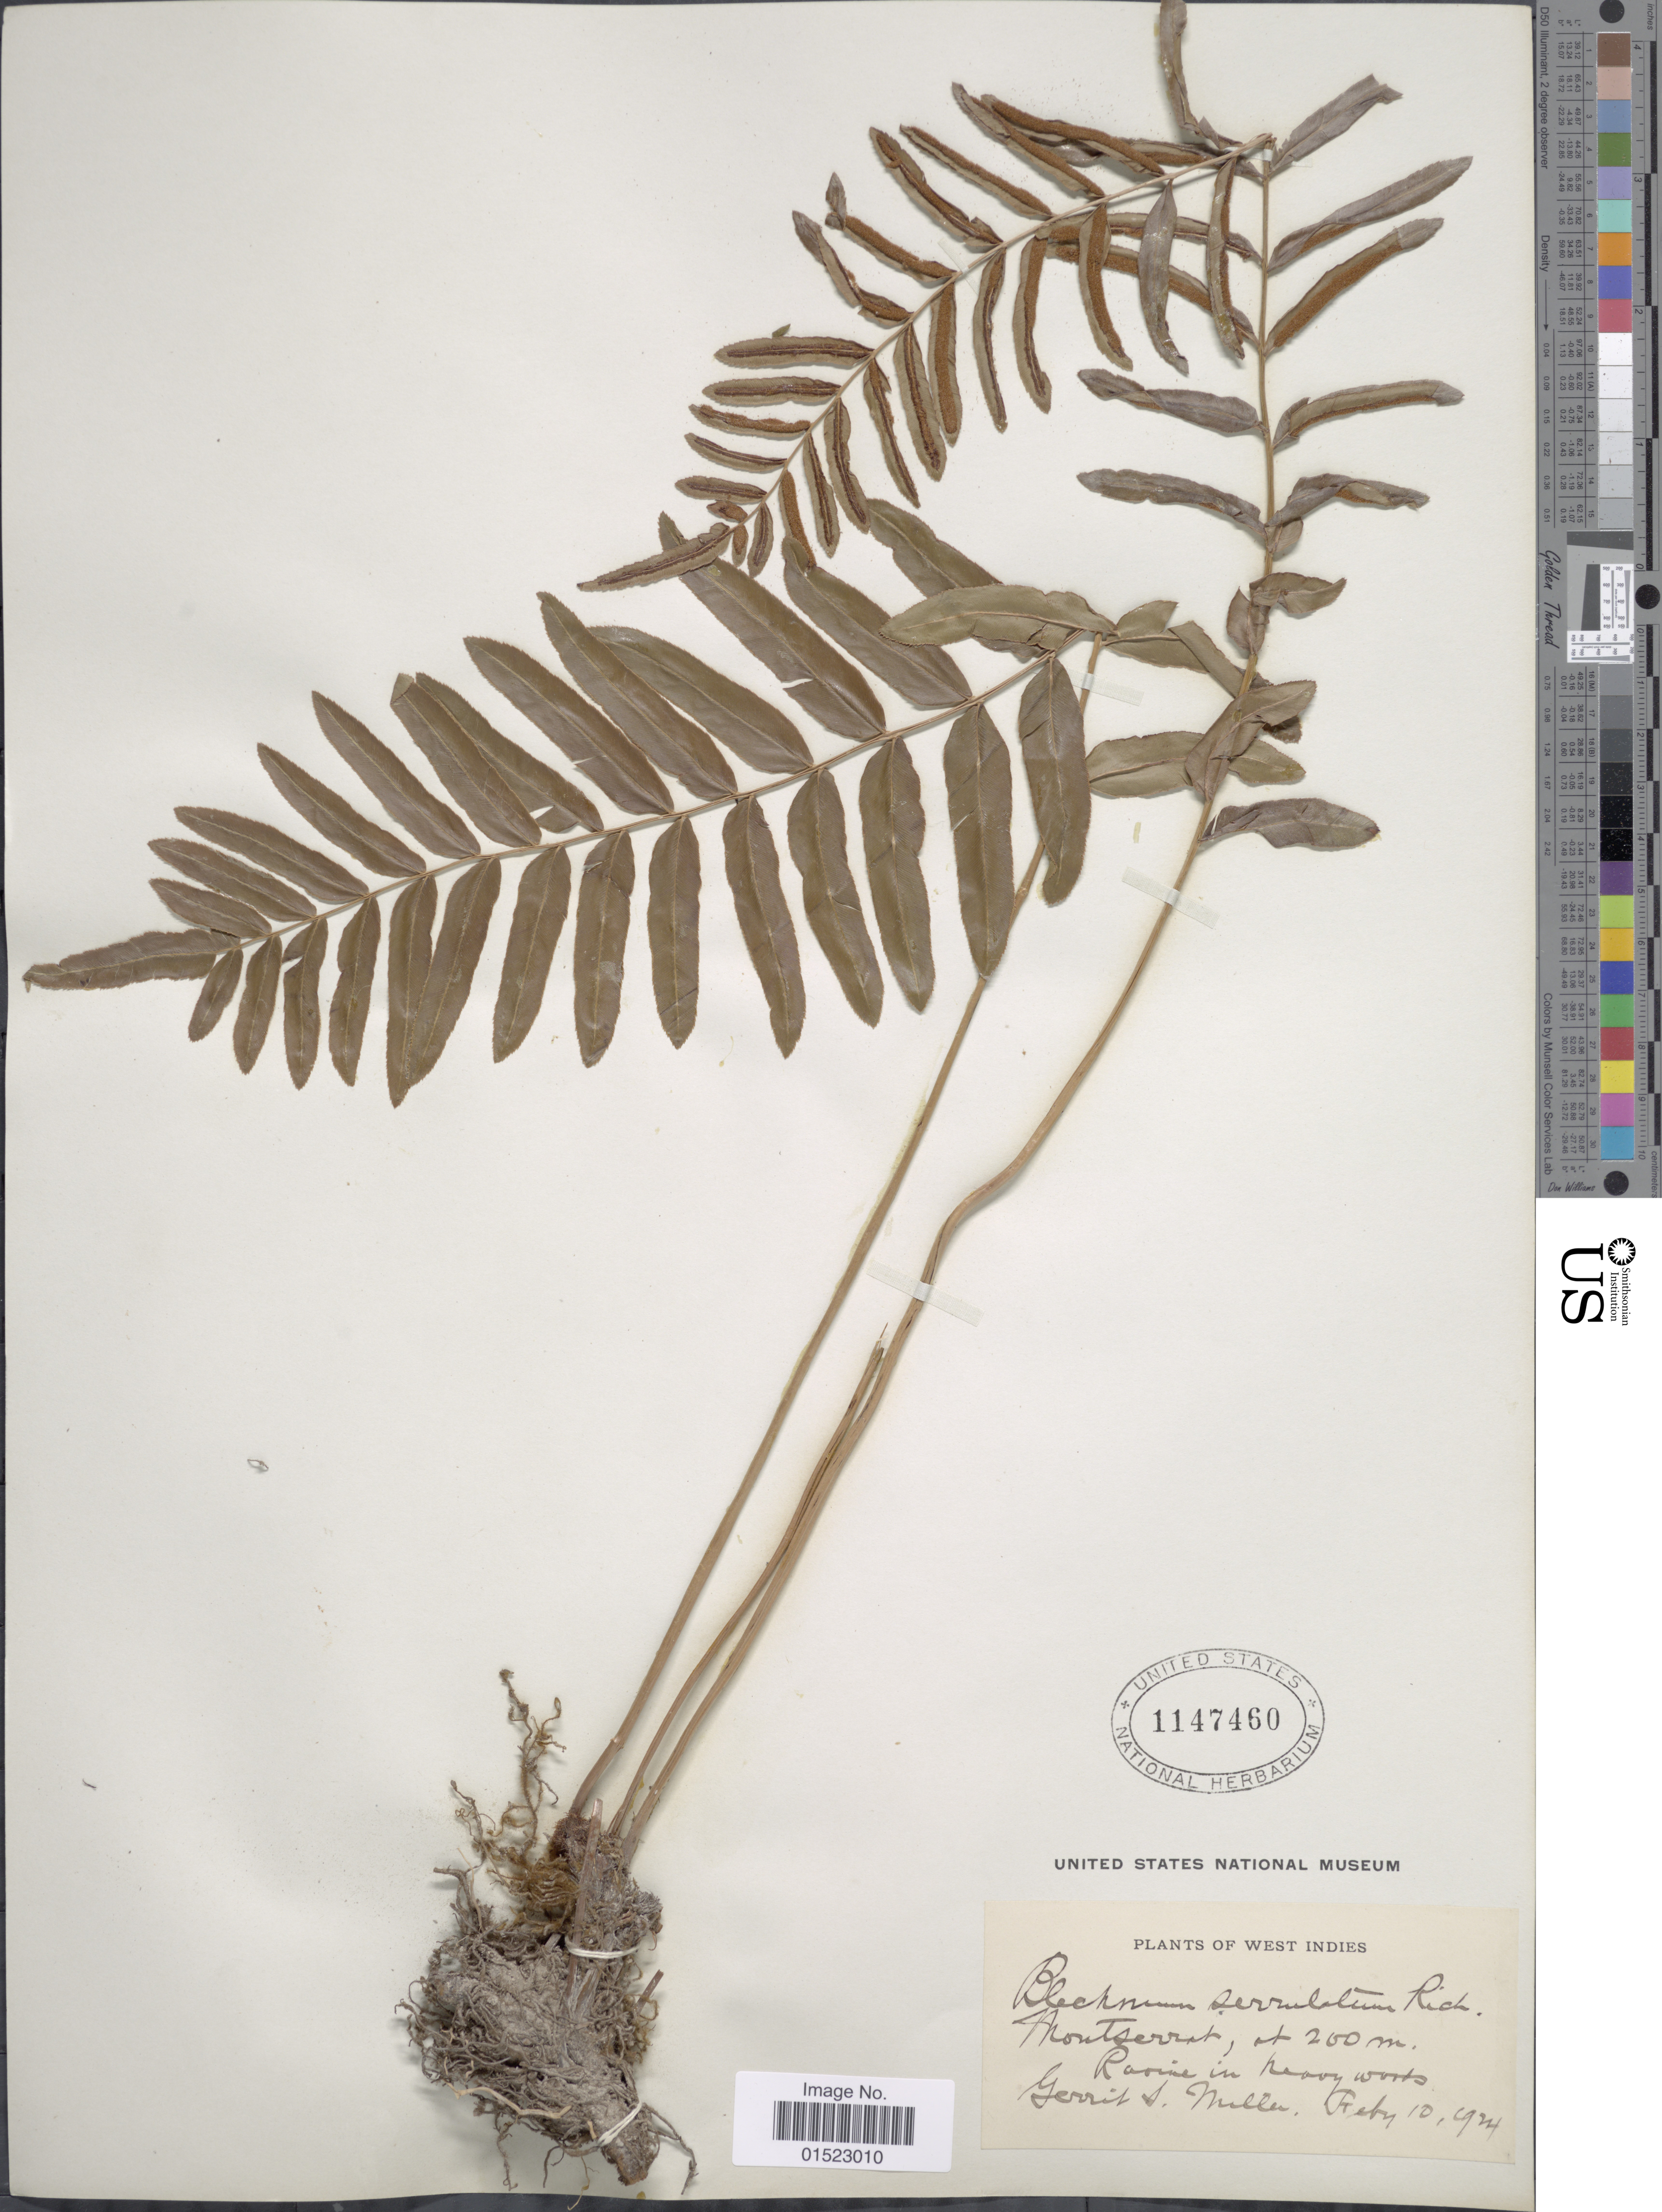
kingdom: Plantae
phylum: Tracheophyta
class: Polypodiopsida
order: Polypodiales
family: Blechnaceae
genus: Telmatoblechnum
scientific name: Telmatoblechnum serrulatum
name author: (Rich.) Perrie et al.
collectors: G. S. Miller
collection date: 1924-02-10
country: Montserrat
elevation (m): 200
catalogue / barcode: US 1147460